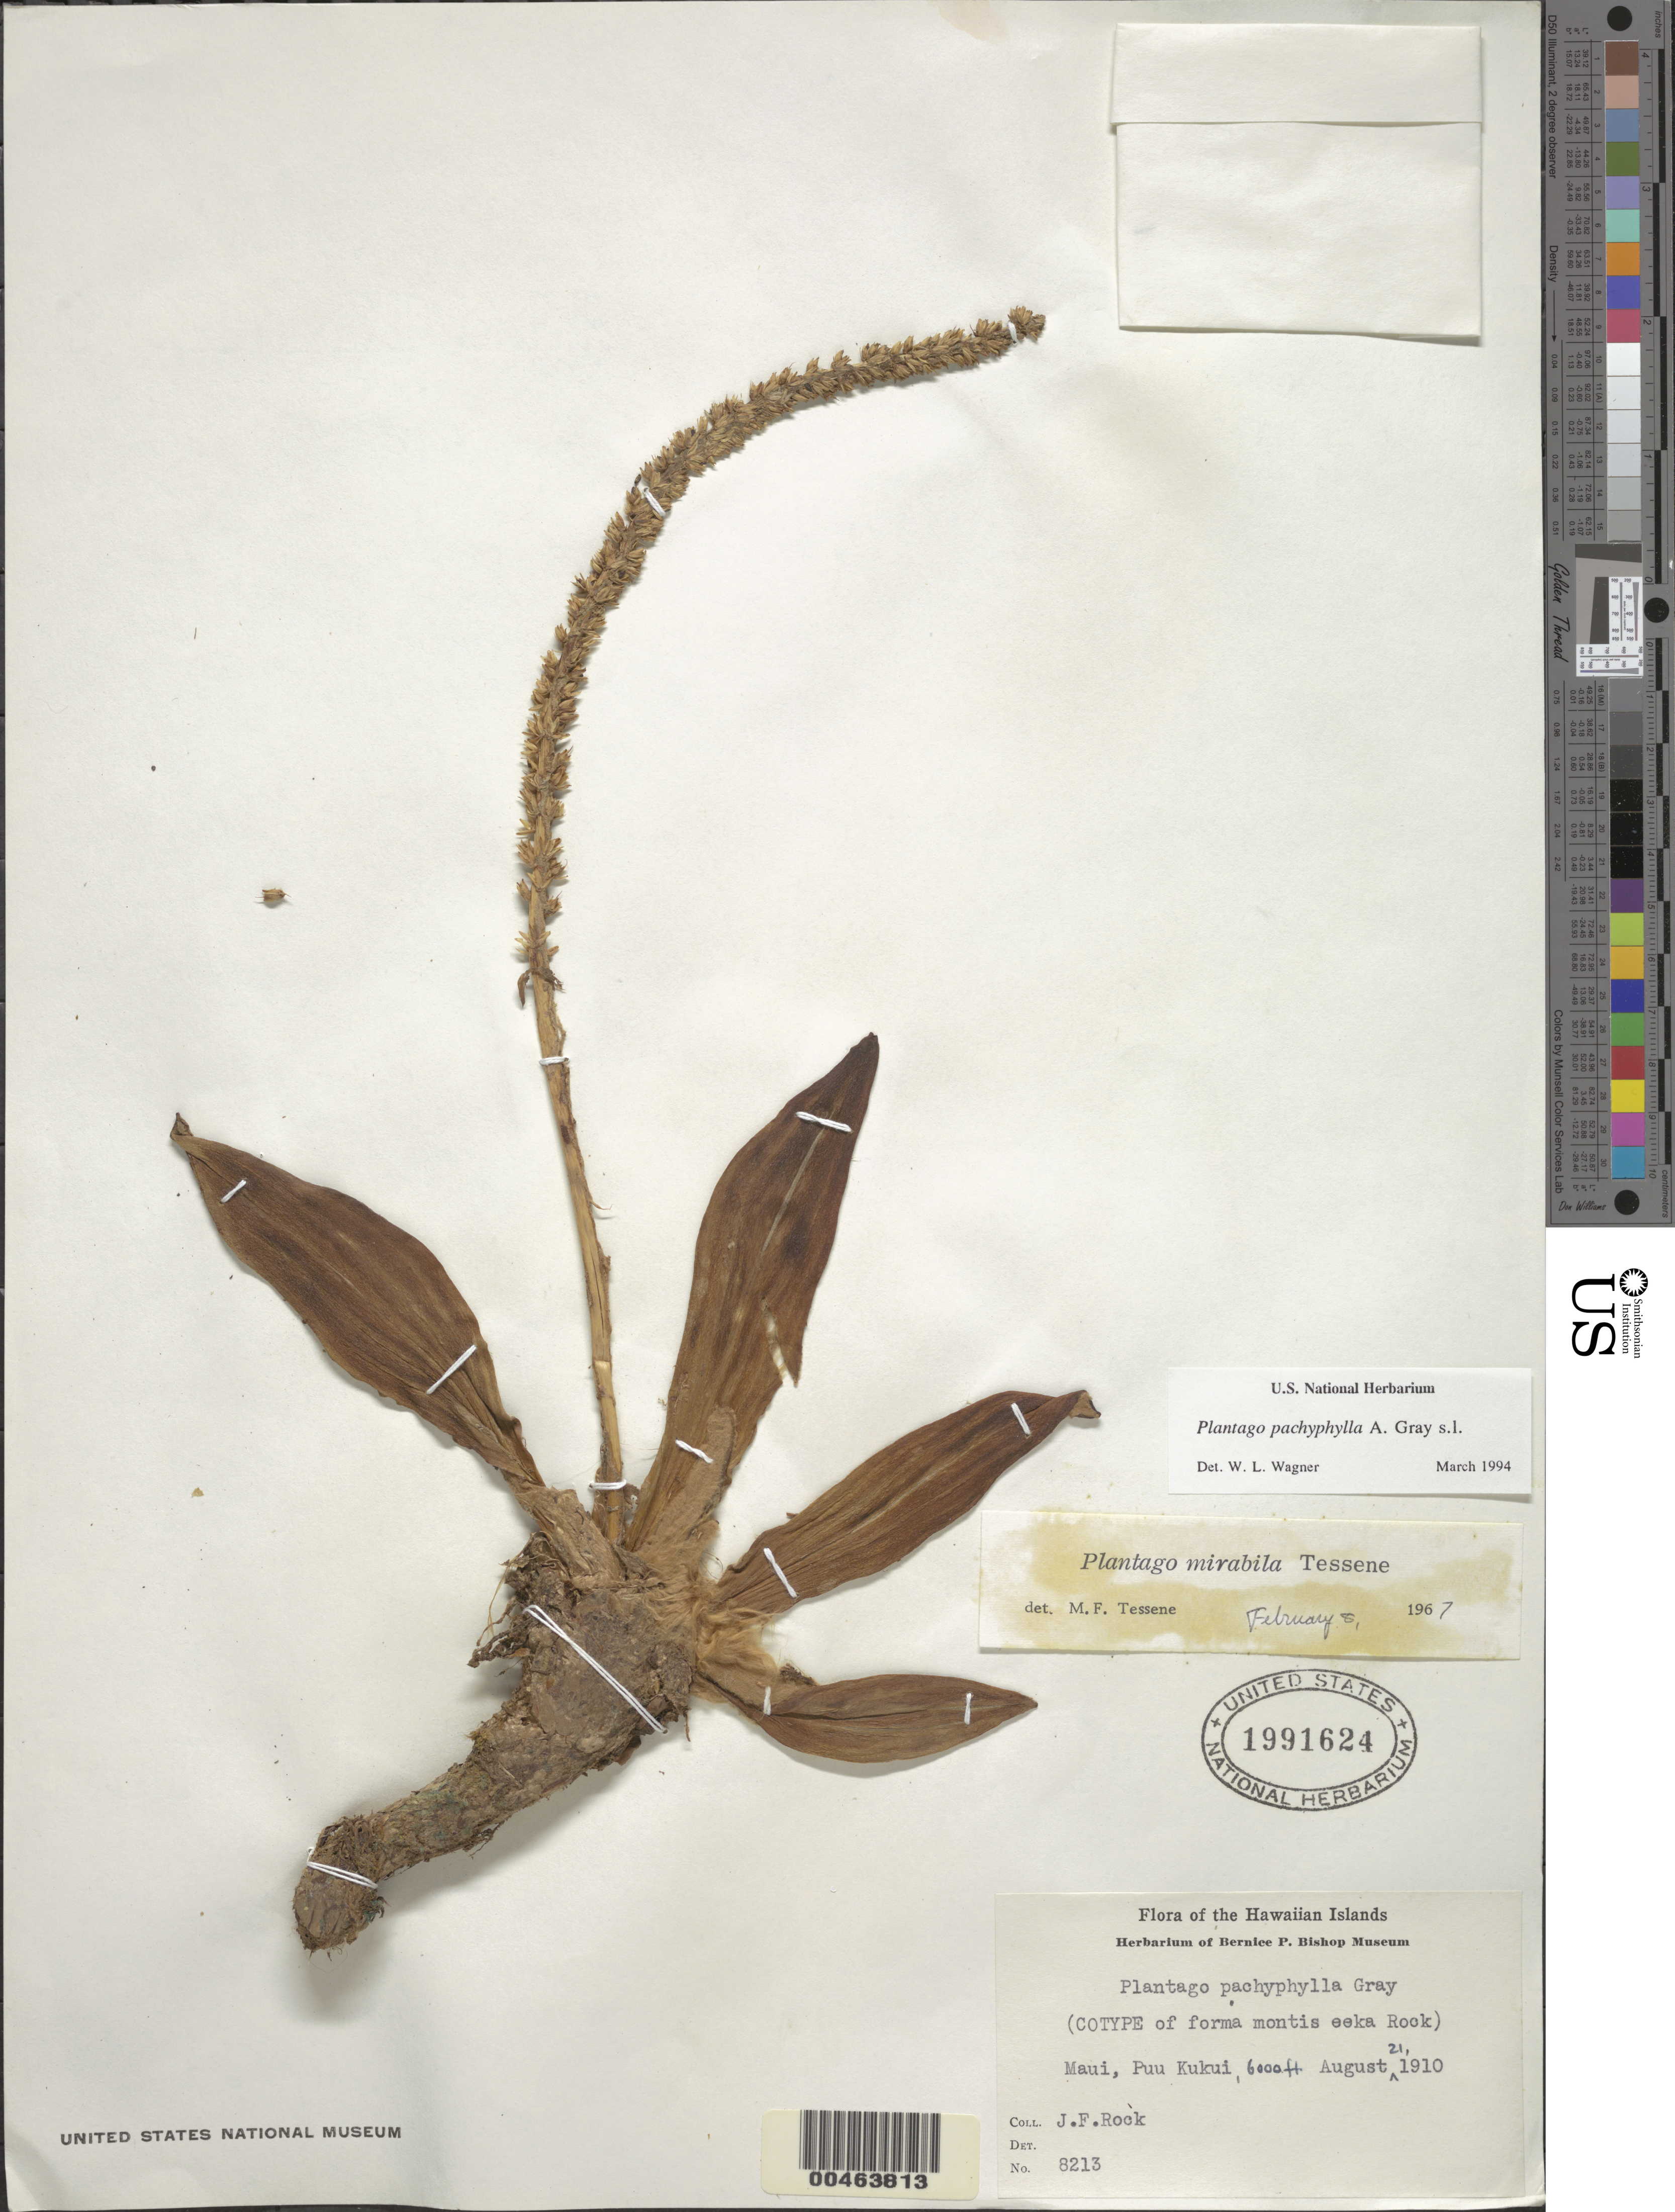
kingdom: Plantae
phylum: Tracheophyta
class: Magnoliopsida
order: Lamiales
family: Plantaginaceae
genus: Plantago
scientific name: Plantago pachyphylla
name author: A. Gray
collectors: J. Rock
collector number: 8213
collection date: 1910-08-21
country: United States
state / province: Hawaii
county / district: Maui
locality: Hawaiian Islands, Maui, Puu Kukui.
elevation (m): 1829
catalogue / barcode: US 1991624